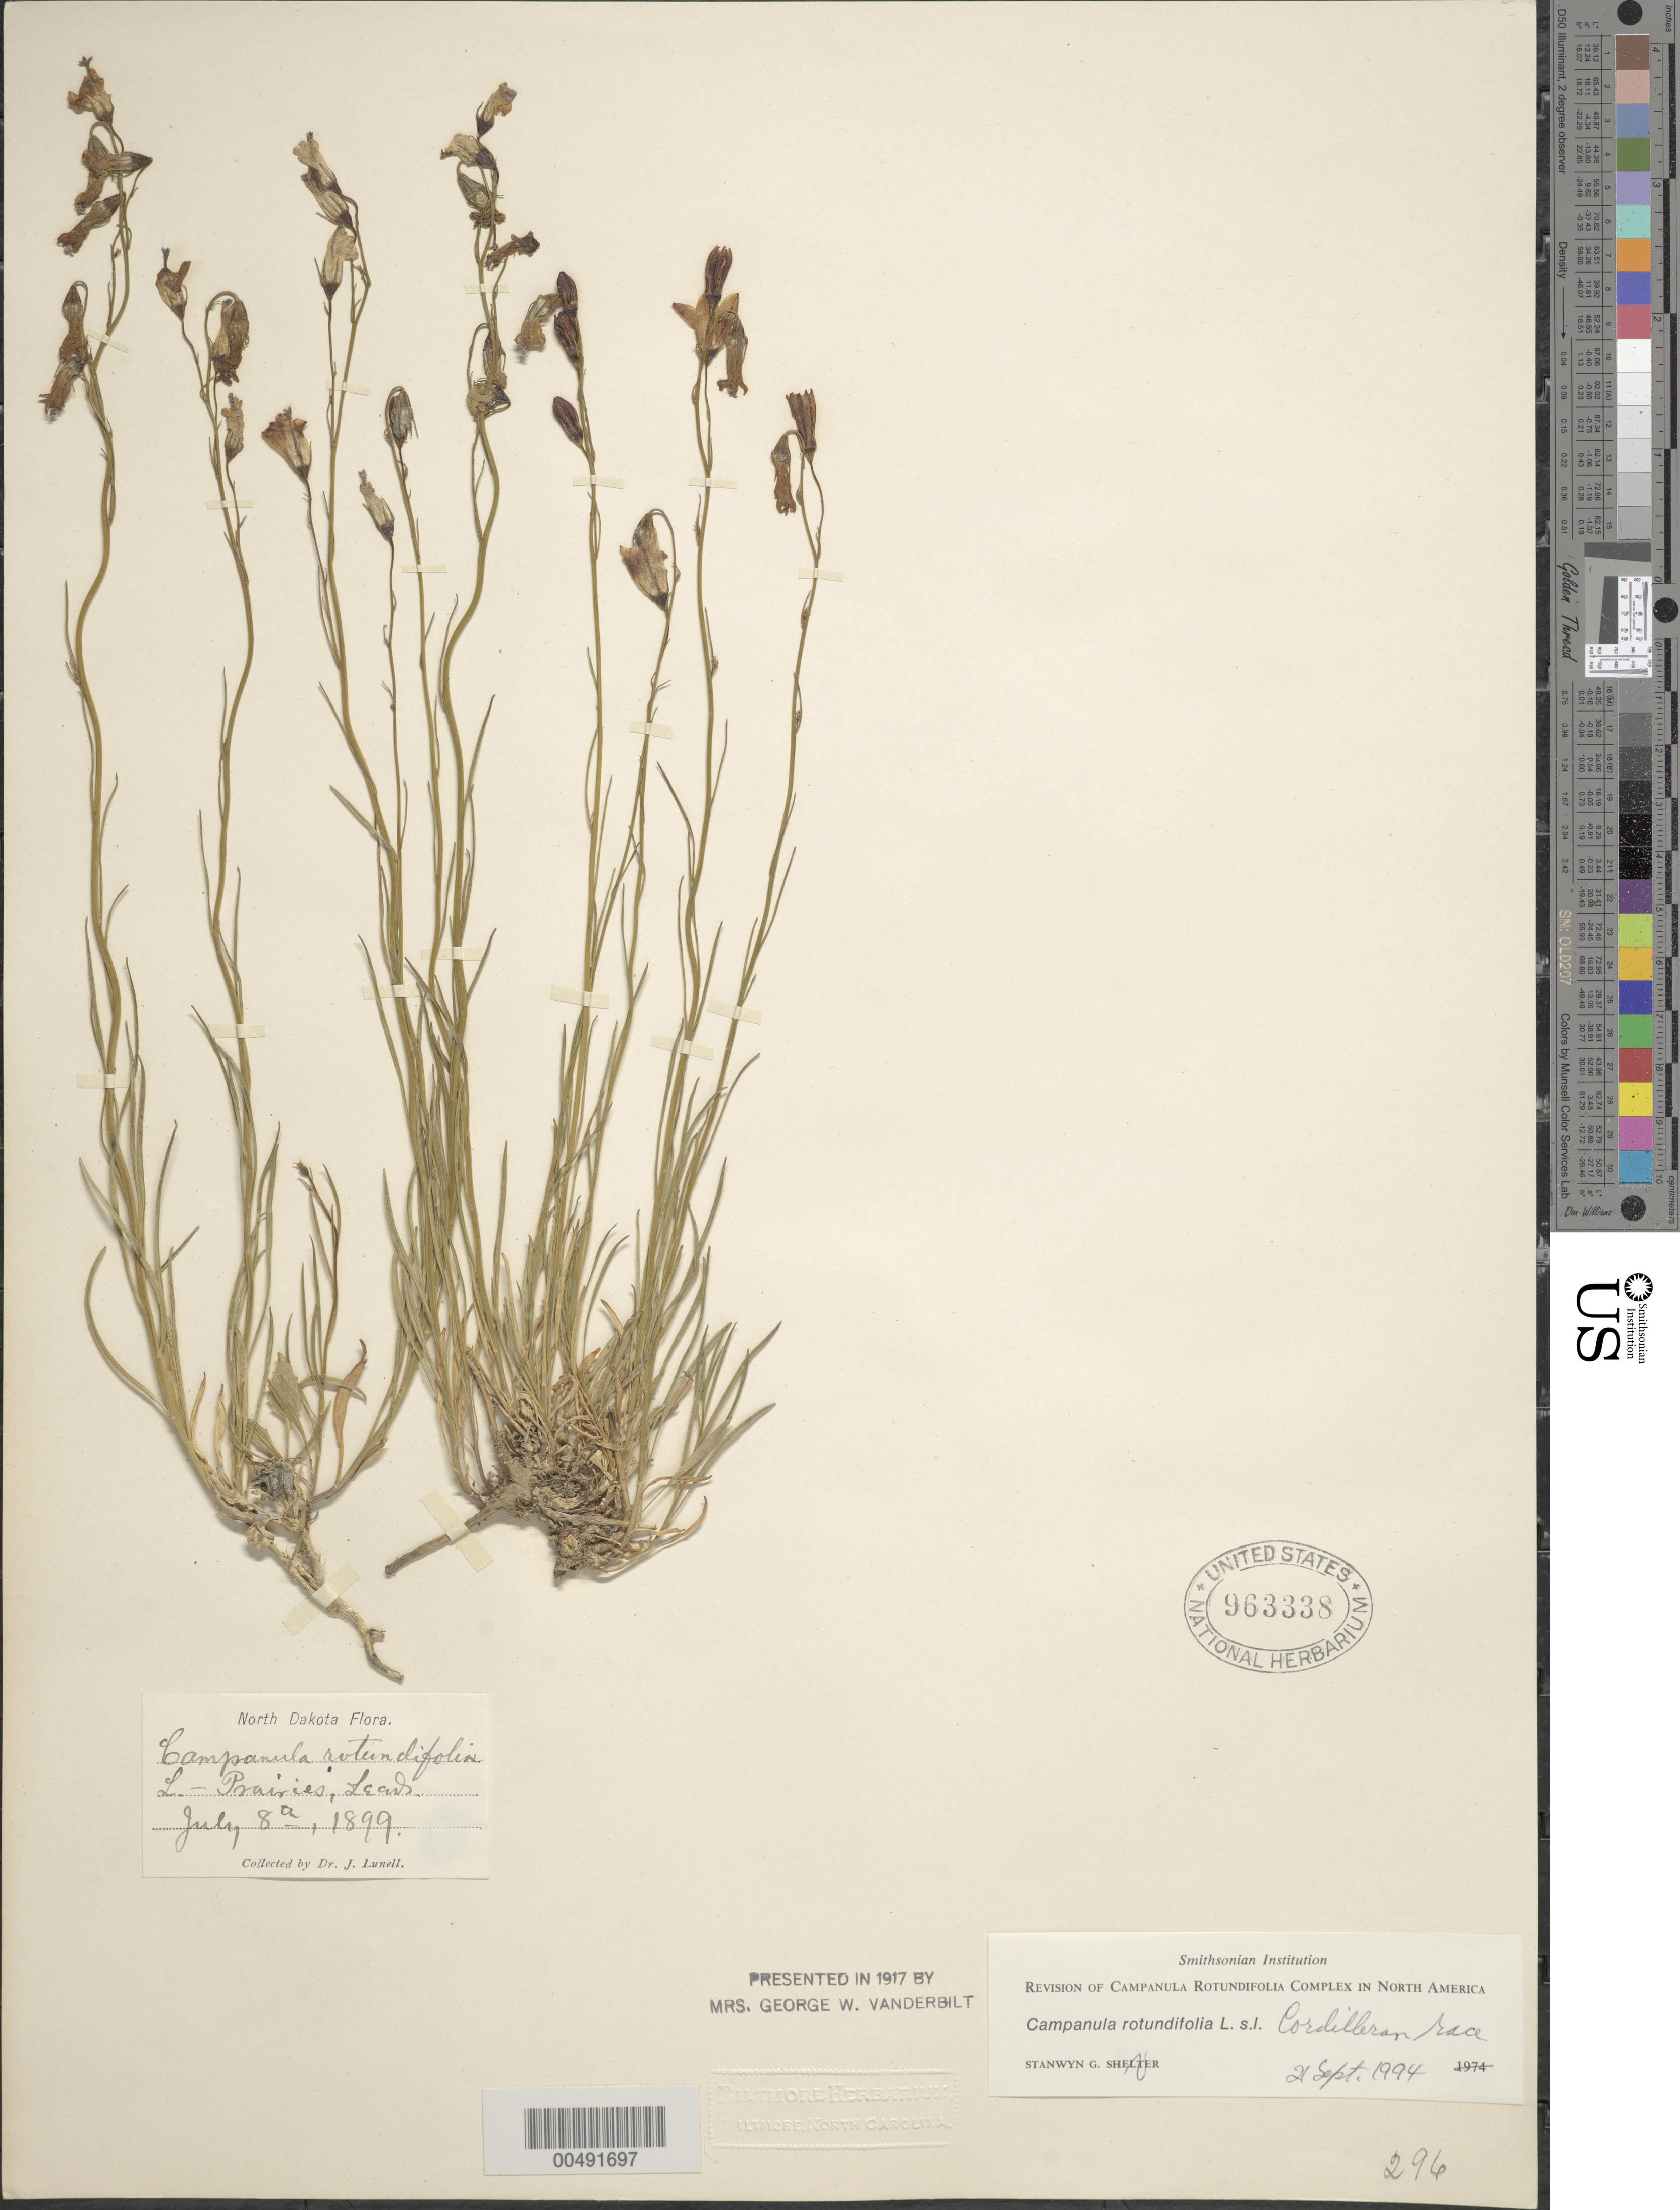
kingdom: Plantae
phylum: Tracheophyta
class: Magnoliopsida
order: Asterales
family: Campanulaceae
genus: Campanula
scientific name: Campanula rotundifolia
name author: L.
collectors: J. Lunell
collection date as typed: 08 Jul 1899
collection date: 1899-07-08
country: United States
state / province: North Dakota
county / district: Benson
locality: Leeds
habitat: prairies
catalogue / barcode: US 963338